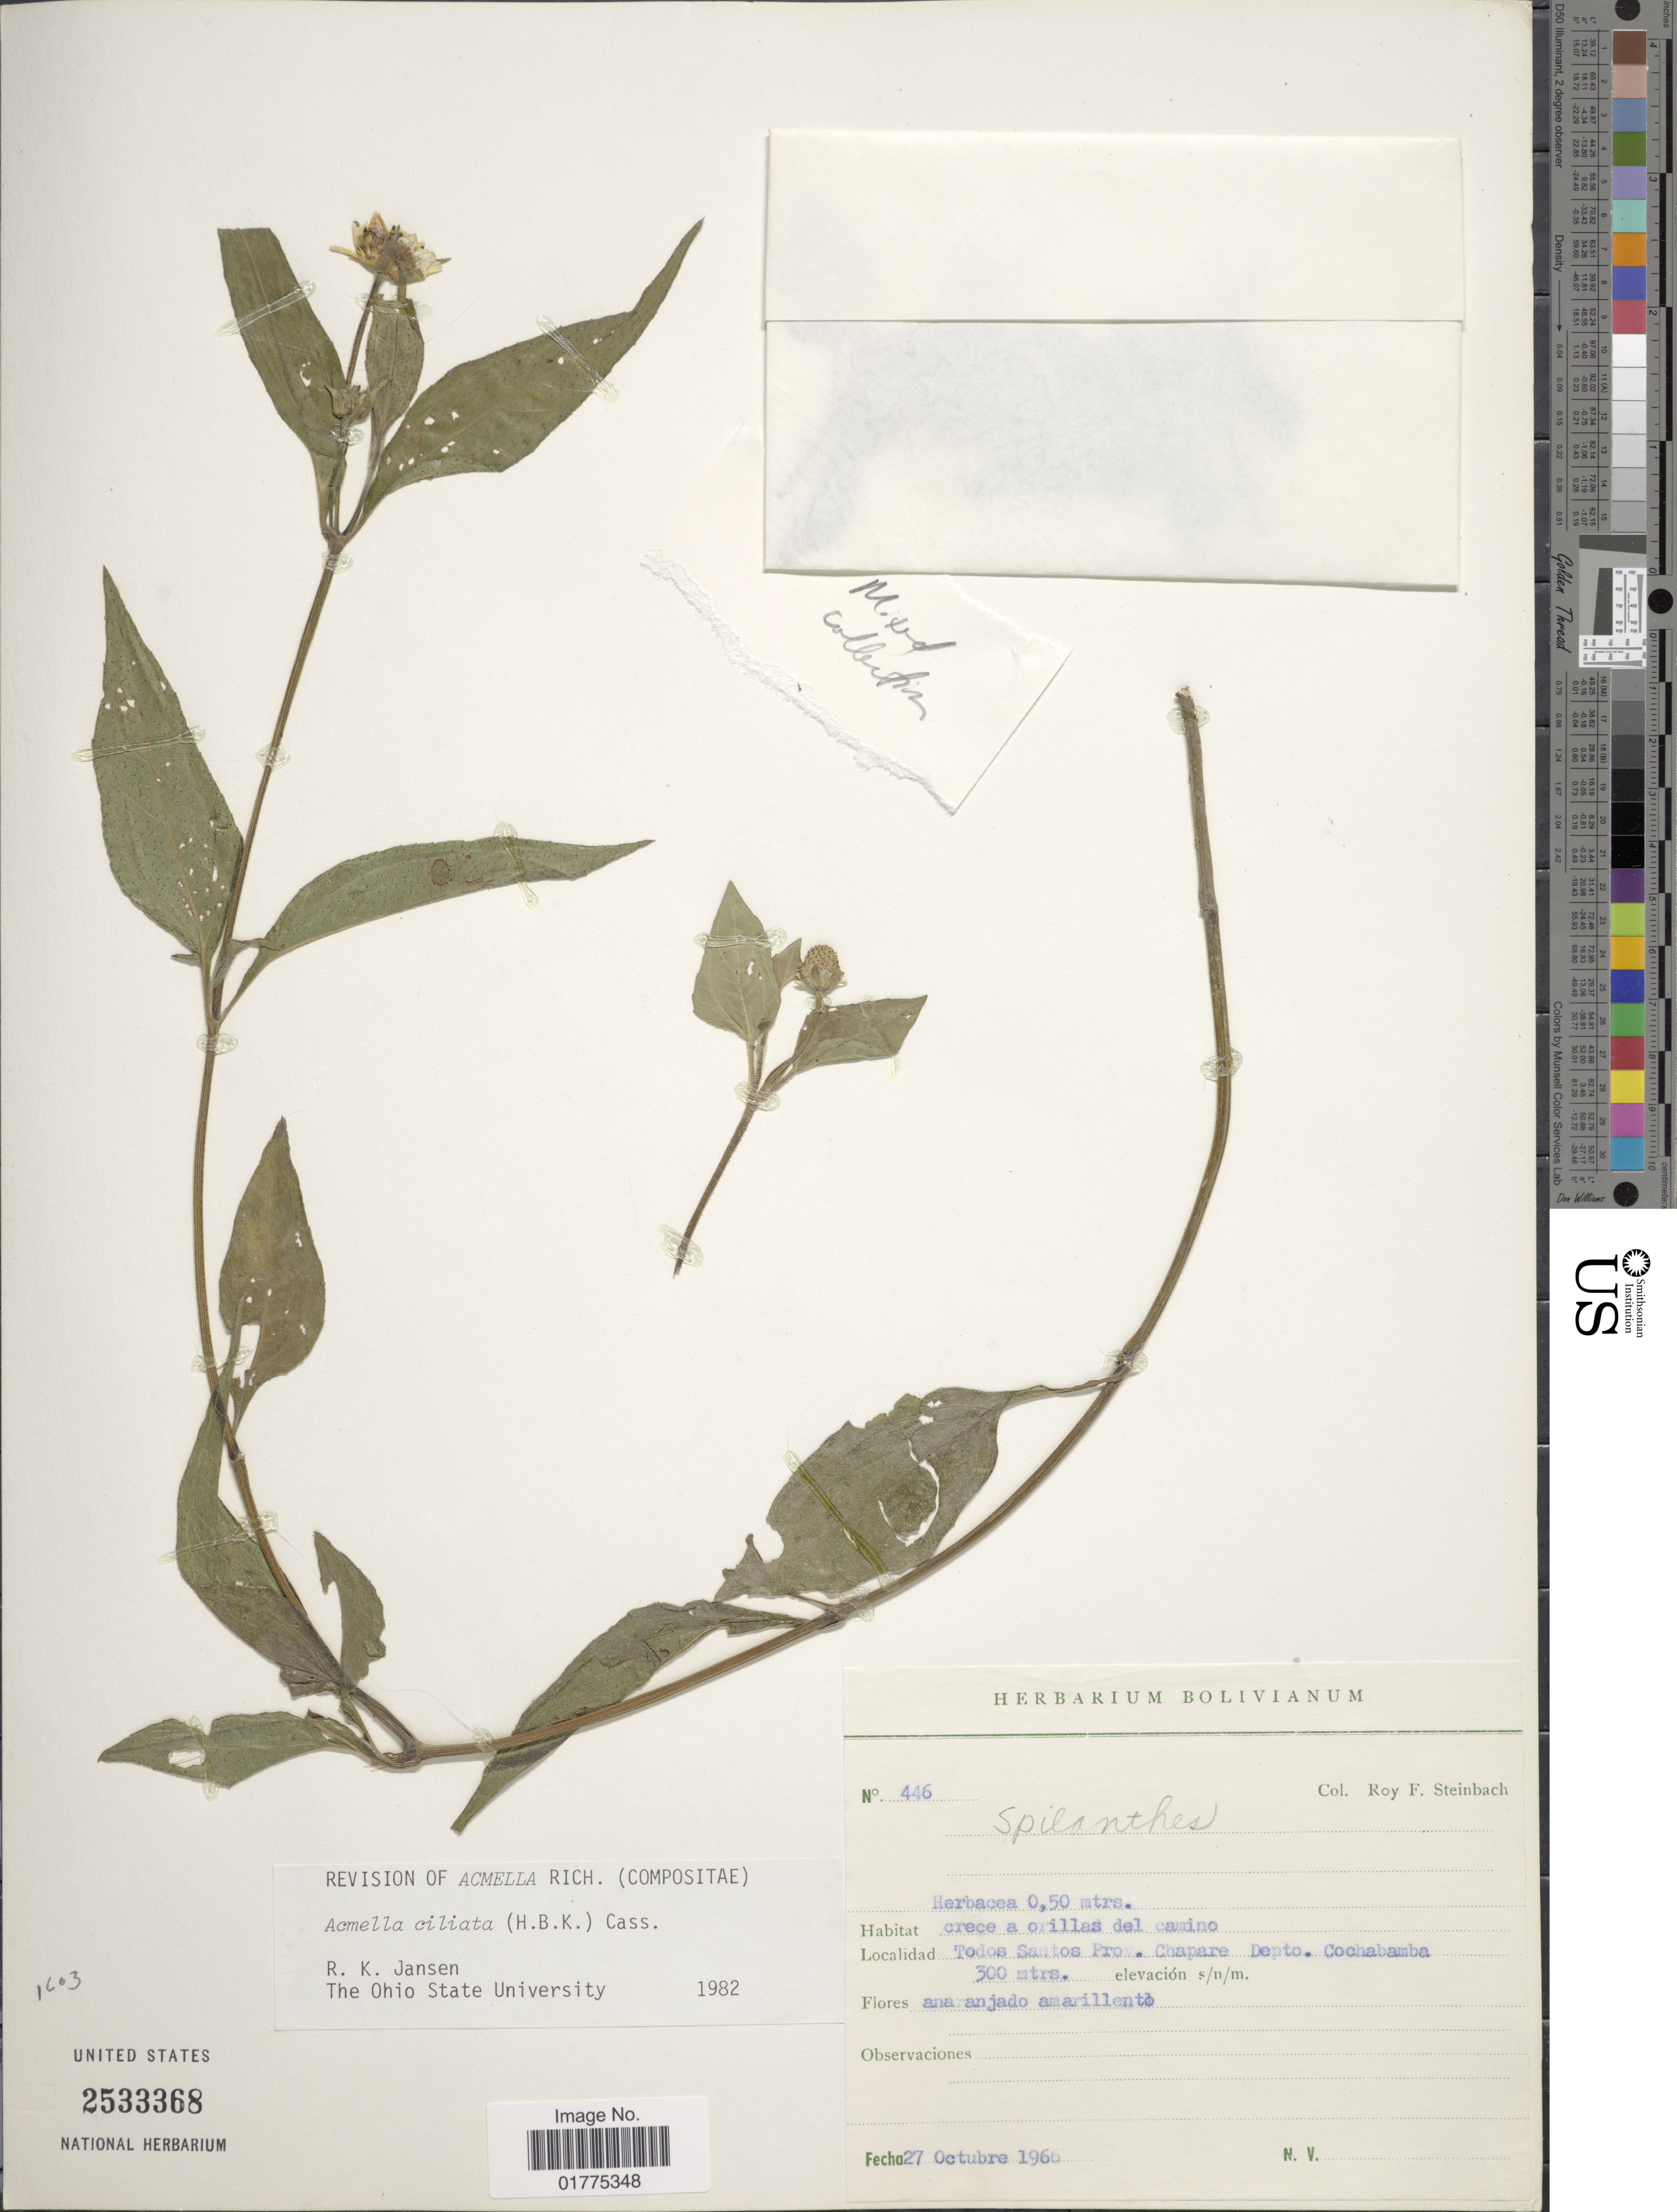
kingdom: Plantae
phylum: Tracheophyta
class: Magnoliopsida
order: Asterales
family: Asteraceae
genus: Acmella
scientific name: Acmella ciliata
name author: (Kunth) Cass.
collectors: R. F. Steinbach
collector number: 446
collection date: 1966-10-27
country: Bolivia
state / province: Cochabamba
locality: Todos Santos Prov., Chapare Depto. Cochabamba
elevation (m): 300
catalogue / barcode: US 2533368